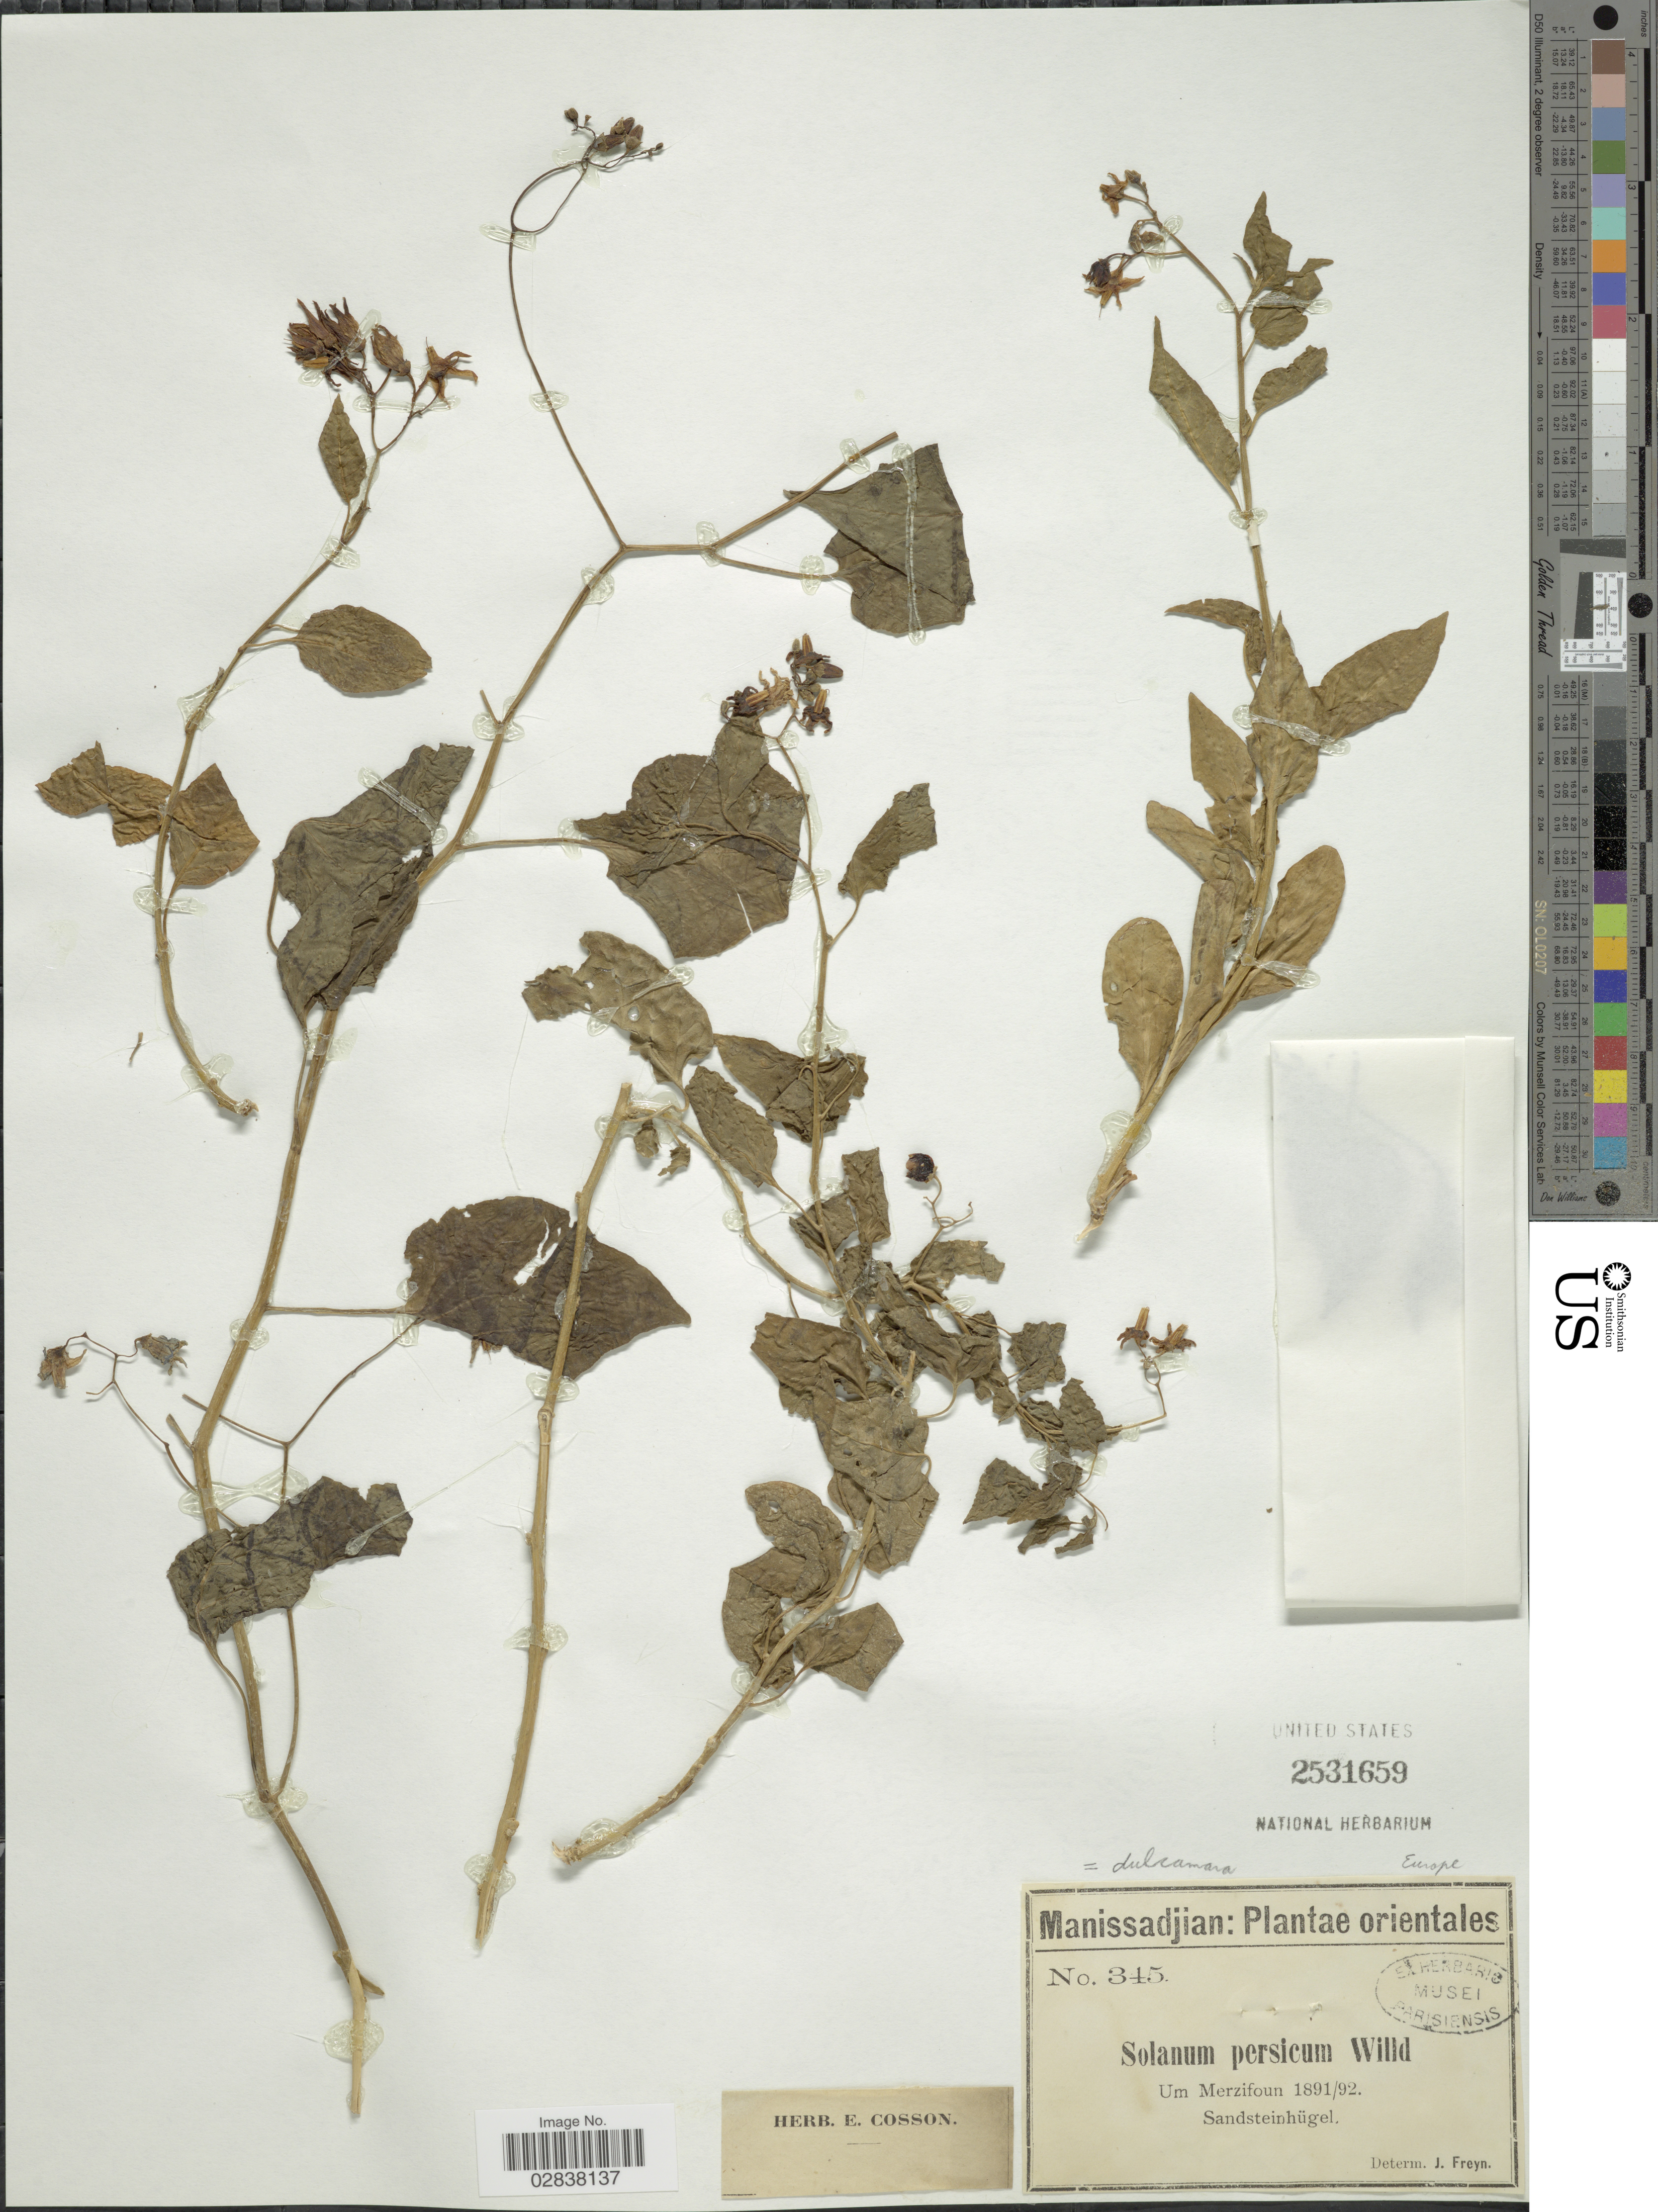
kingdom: Plantae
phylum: Tracheophyta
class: Magnoliopsida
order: Solanales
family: Solanaceae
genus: Solanum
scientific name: Solanum persicum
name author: Roem. & Schult.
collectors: -. Manissadjian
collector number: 345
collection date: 1891/1892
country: Turkey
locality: Orientales, Um Merzifoun, Standsteinhügel.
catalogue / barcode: US 2531659